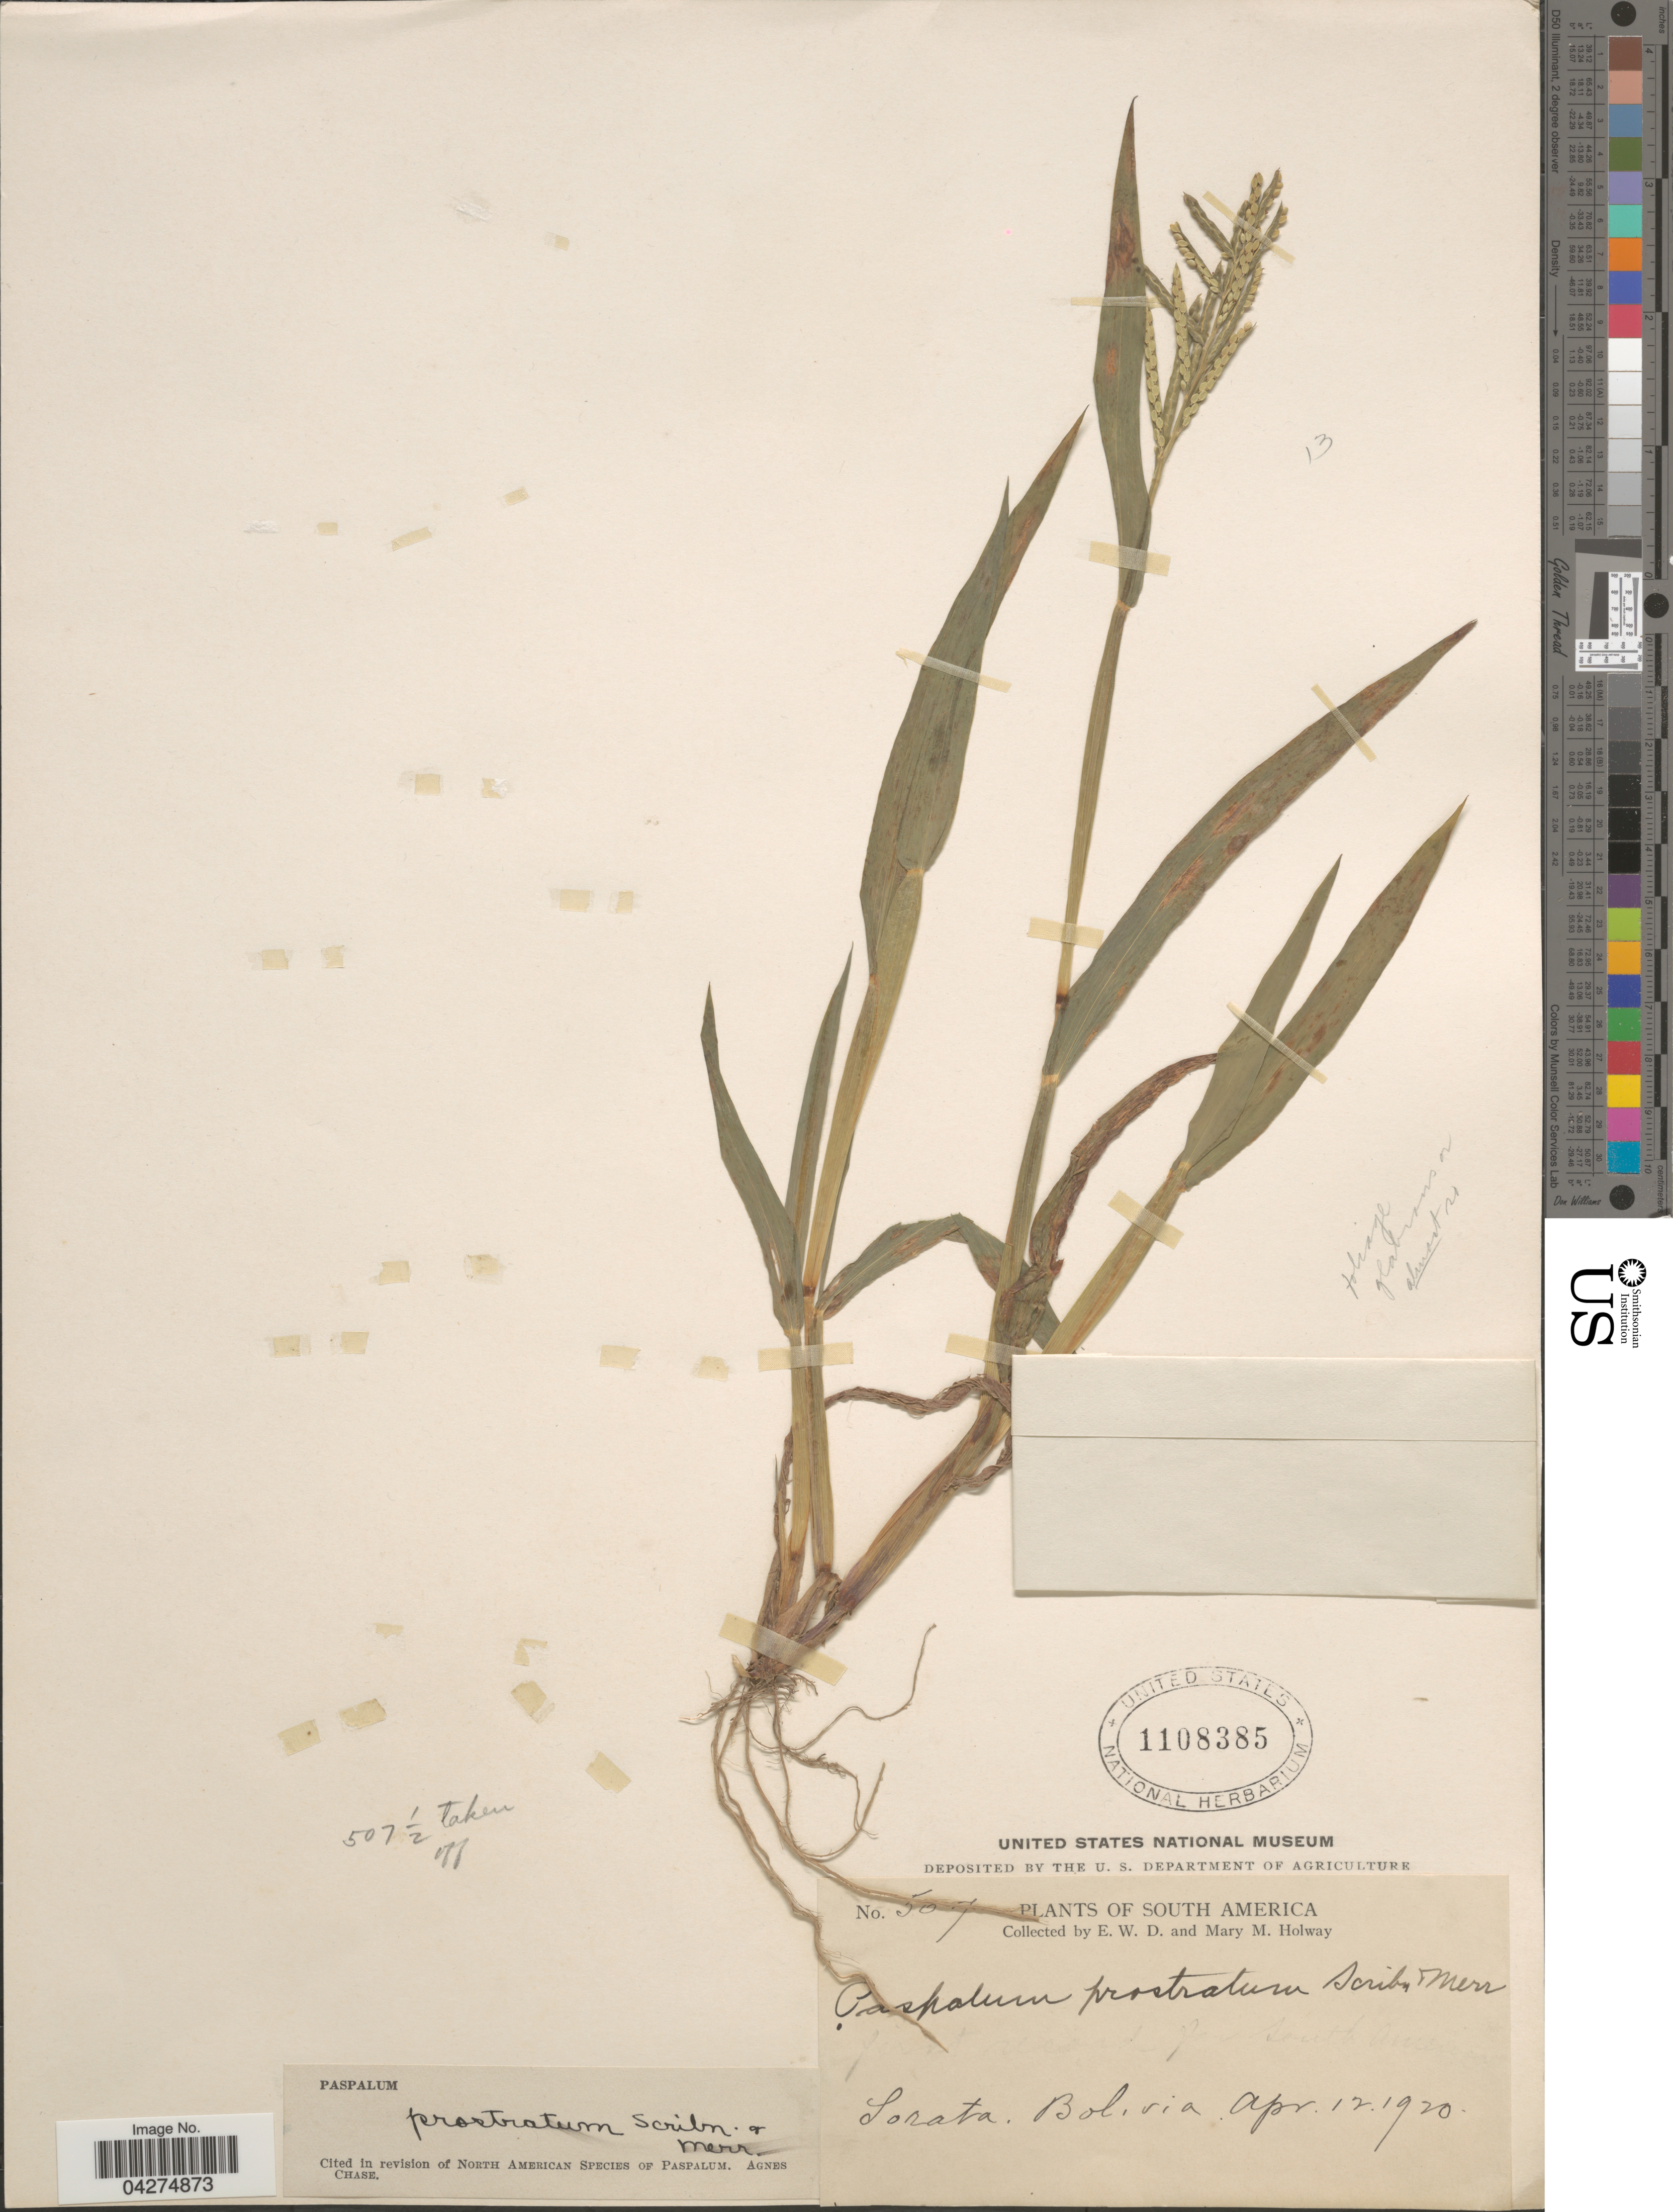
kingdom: Plantae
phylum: Tracheophyta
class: Liliopsida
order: Poales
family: Poaceae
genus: Paspalum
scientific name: Paspalum prostratum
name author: Scribn. & Merr.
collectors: E. W. D. Holway & M. M. Holway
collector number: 507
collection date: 1920-04-12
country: Bolivia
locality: Sorata.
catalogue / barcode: US 1108385